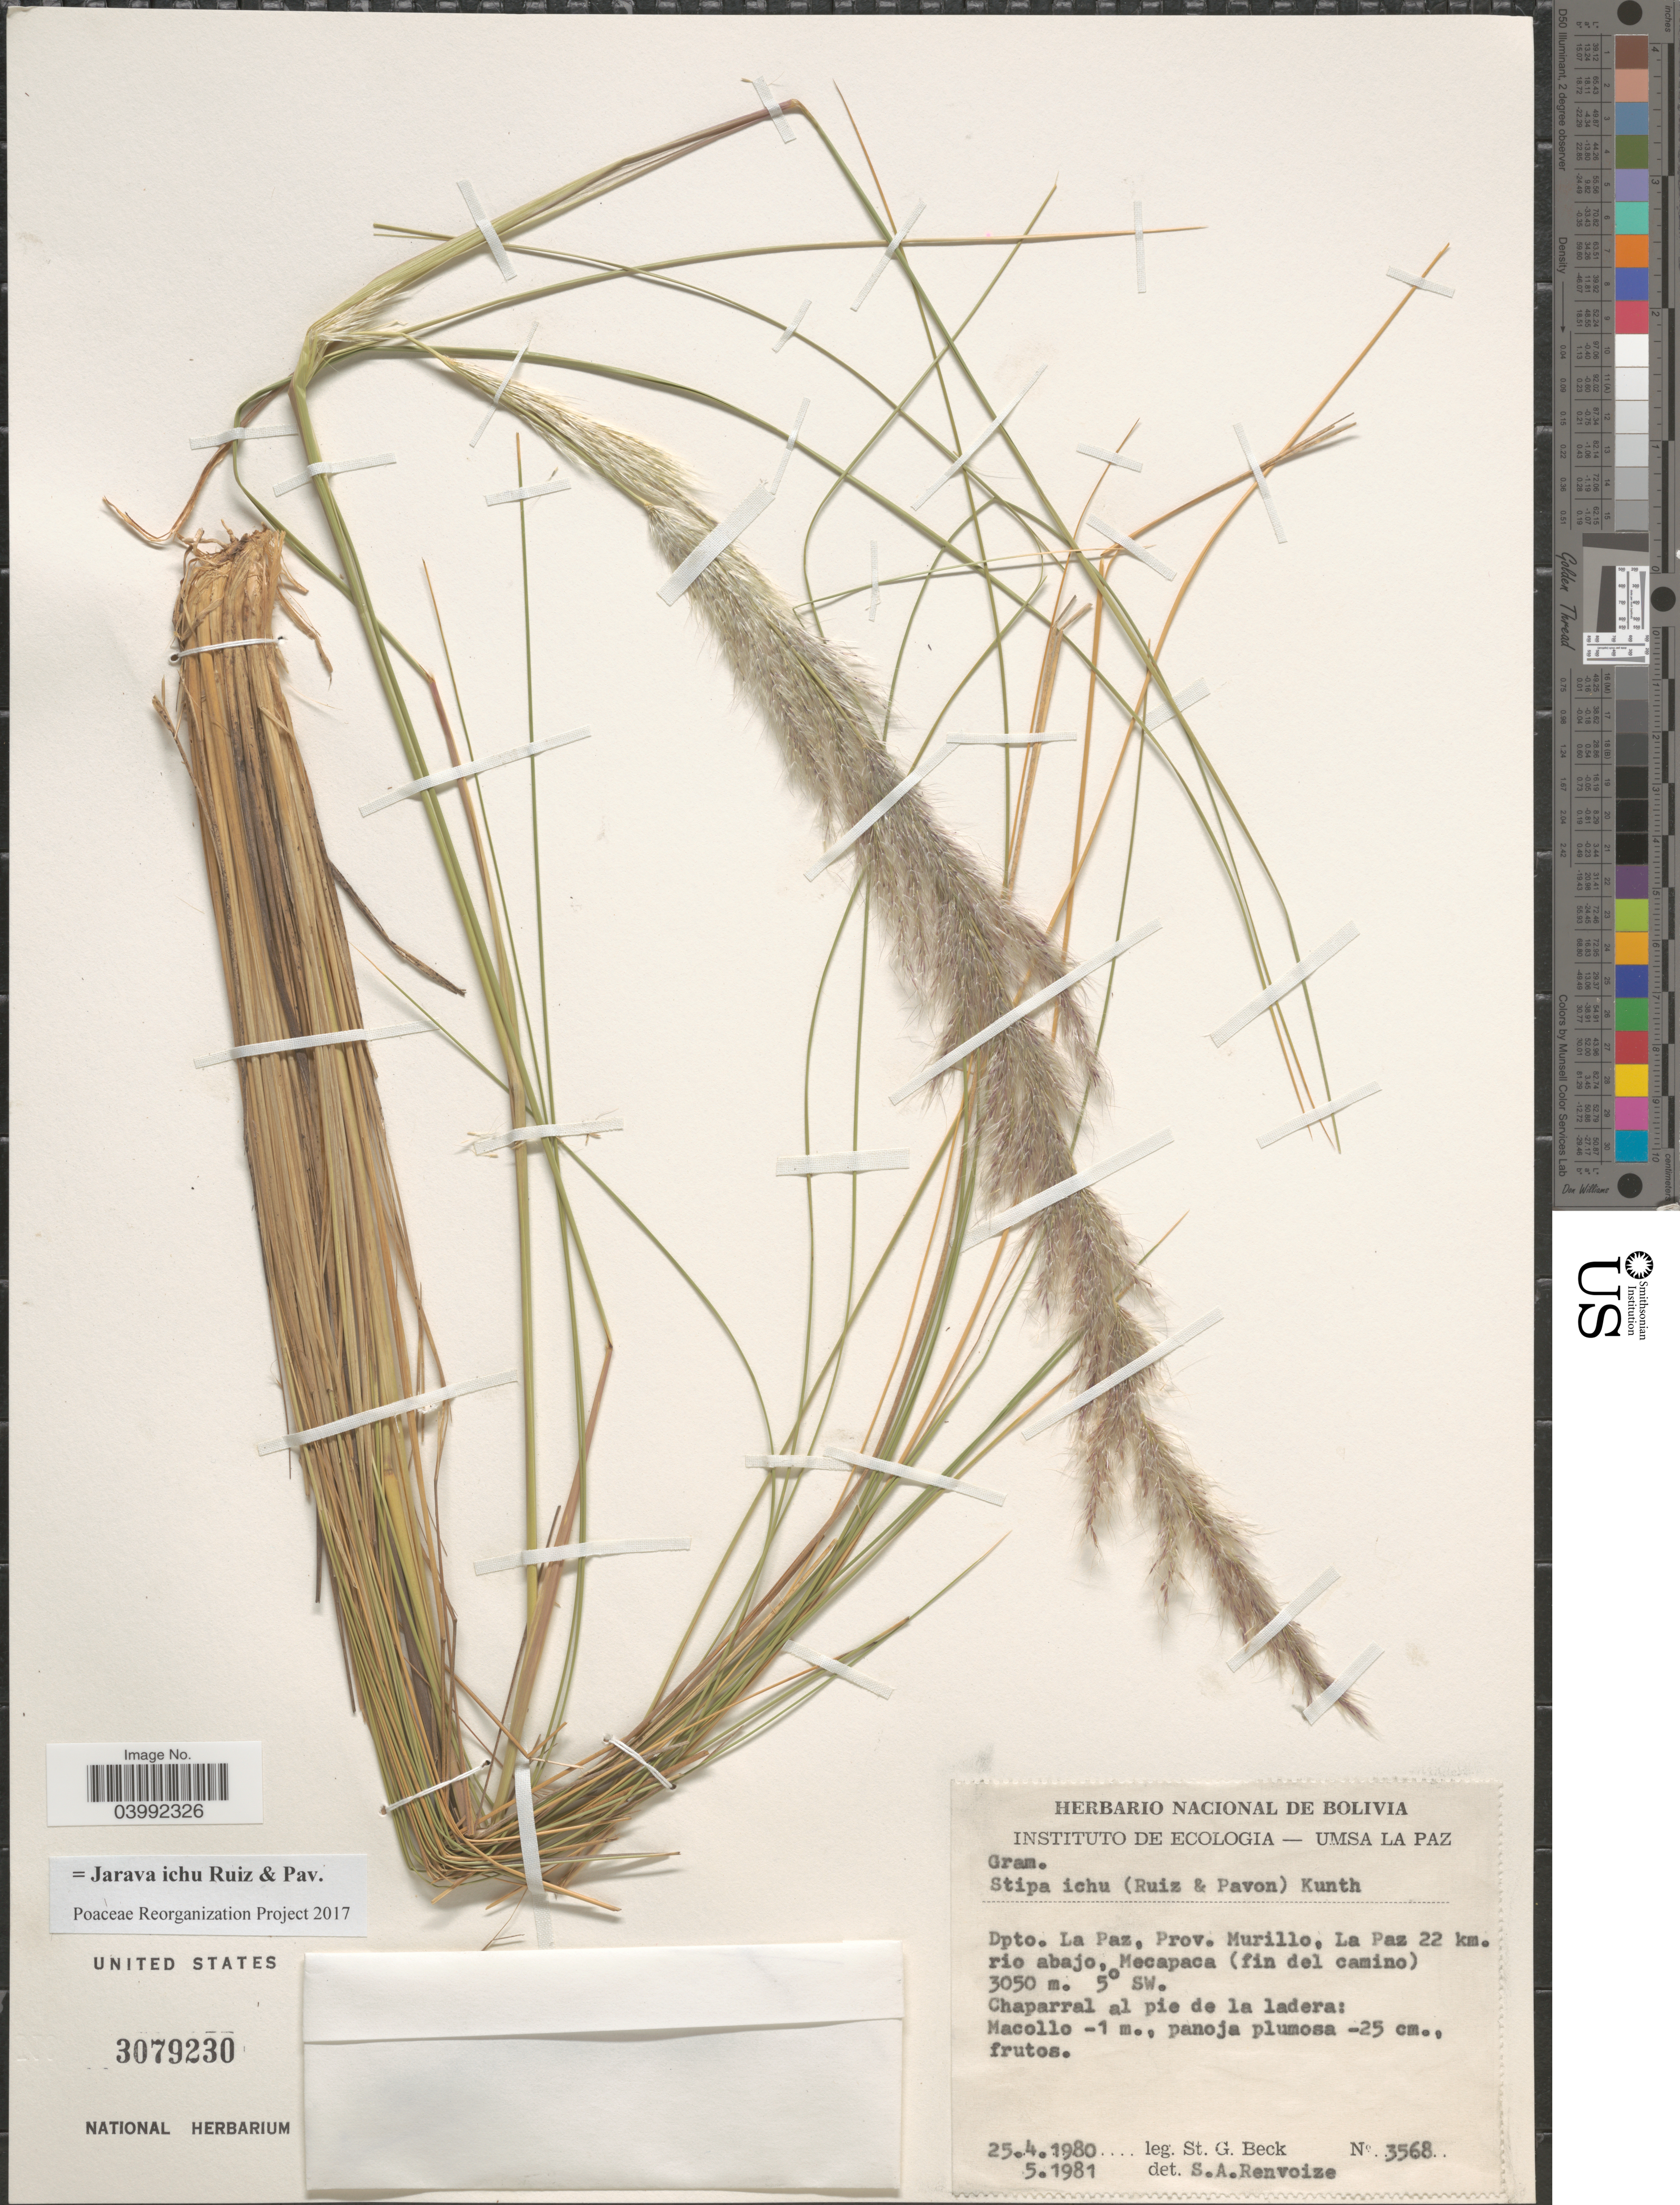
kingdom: Plantae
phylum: Tracheophyta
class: Liliopsida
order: Poales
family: Poaceae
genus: Jarava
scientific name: Jarava ichu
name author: Ruiz & Pav.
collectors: S. G. Beck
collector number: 3568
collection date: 1980-04-25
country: Bolivia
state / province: La Paz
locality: Dpto. La Paz, Prov. Murillo, La Paz 22 km. rio abajo, Mecapaca (fin del camino). 5° SW.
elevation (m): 3050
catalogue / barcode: US 3079230